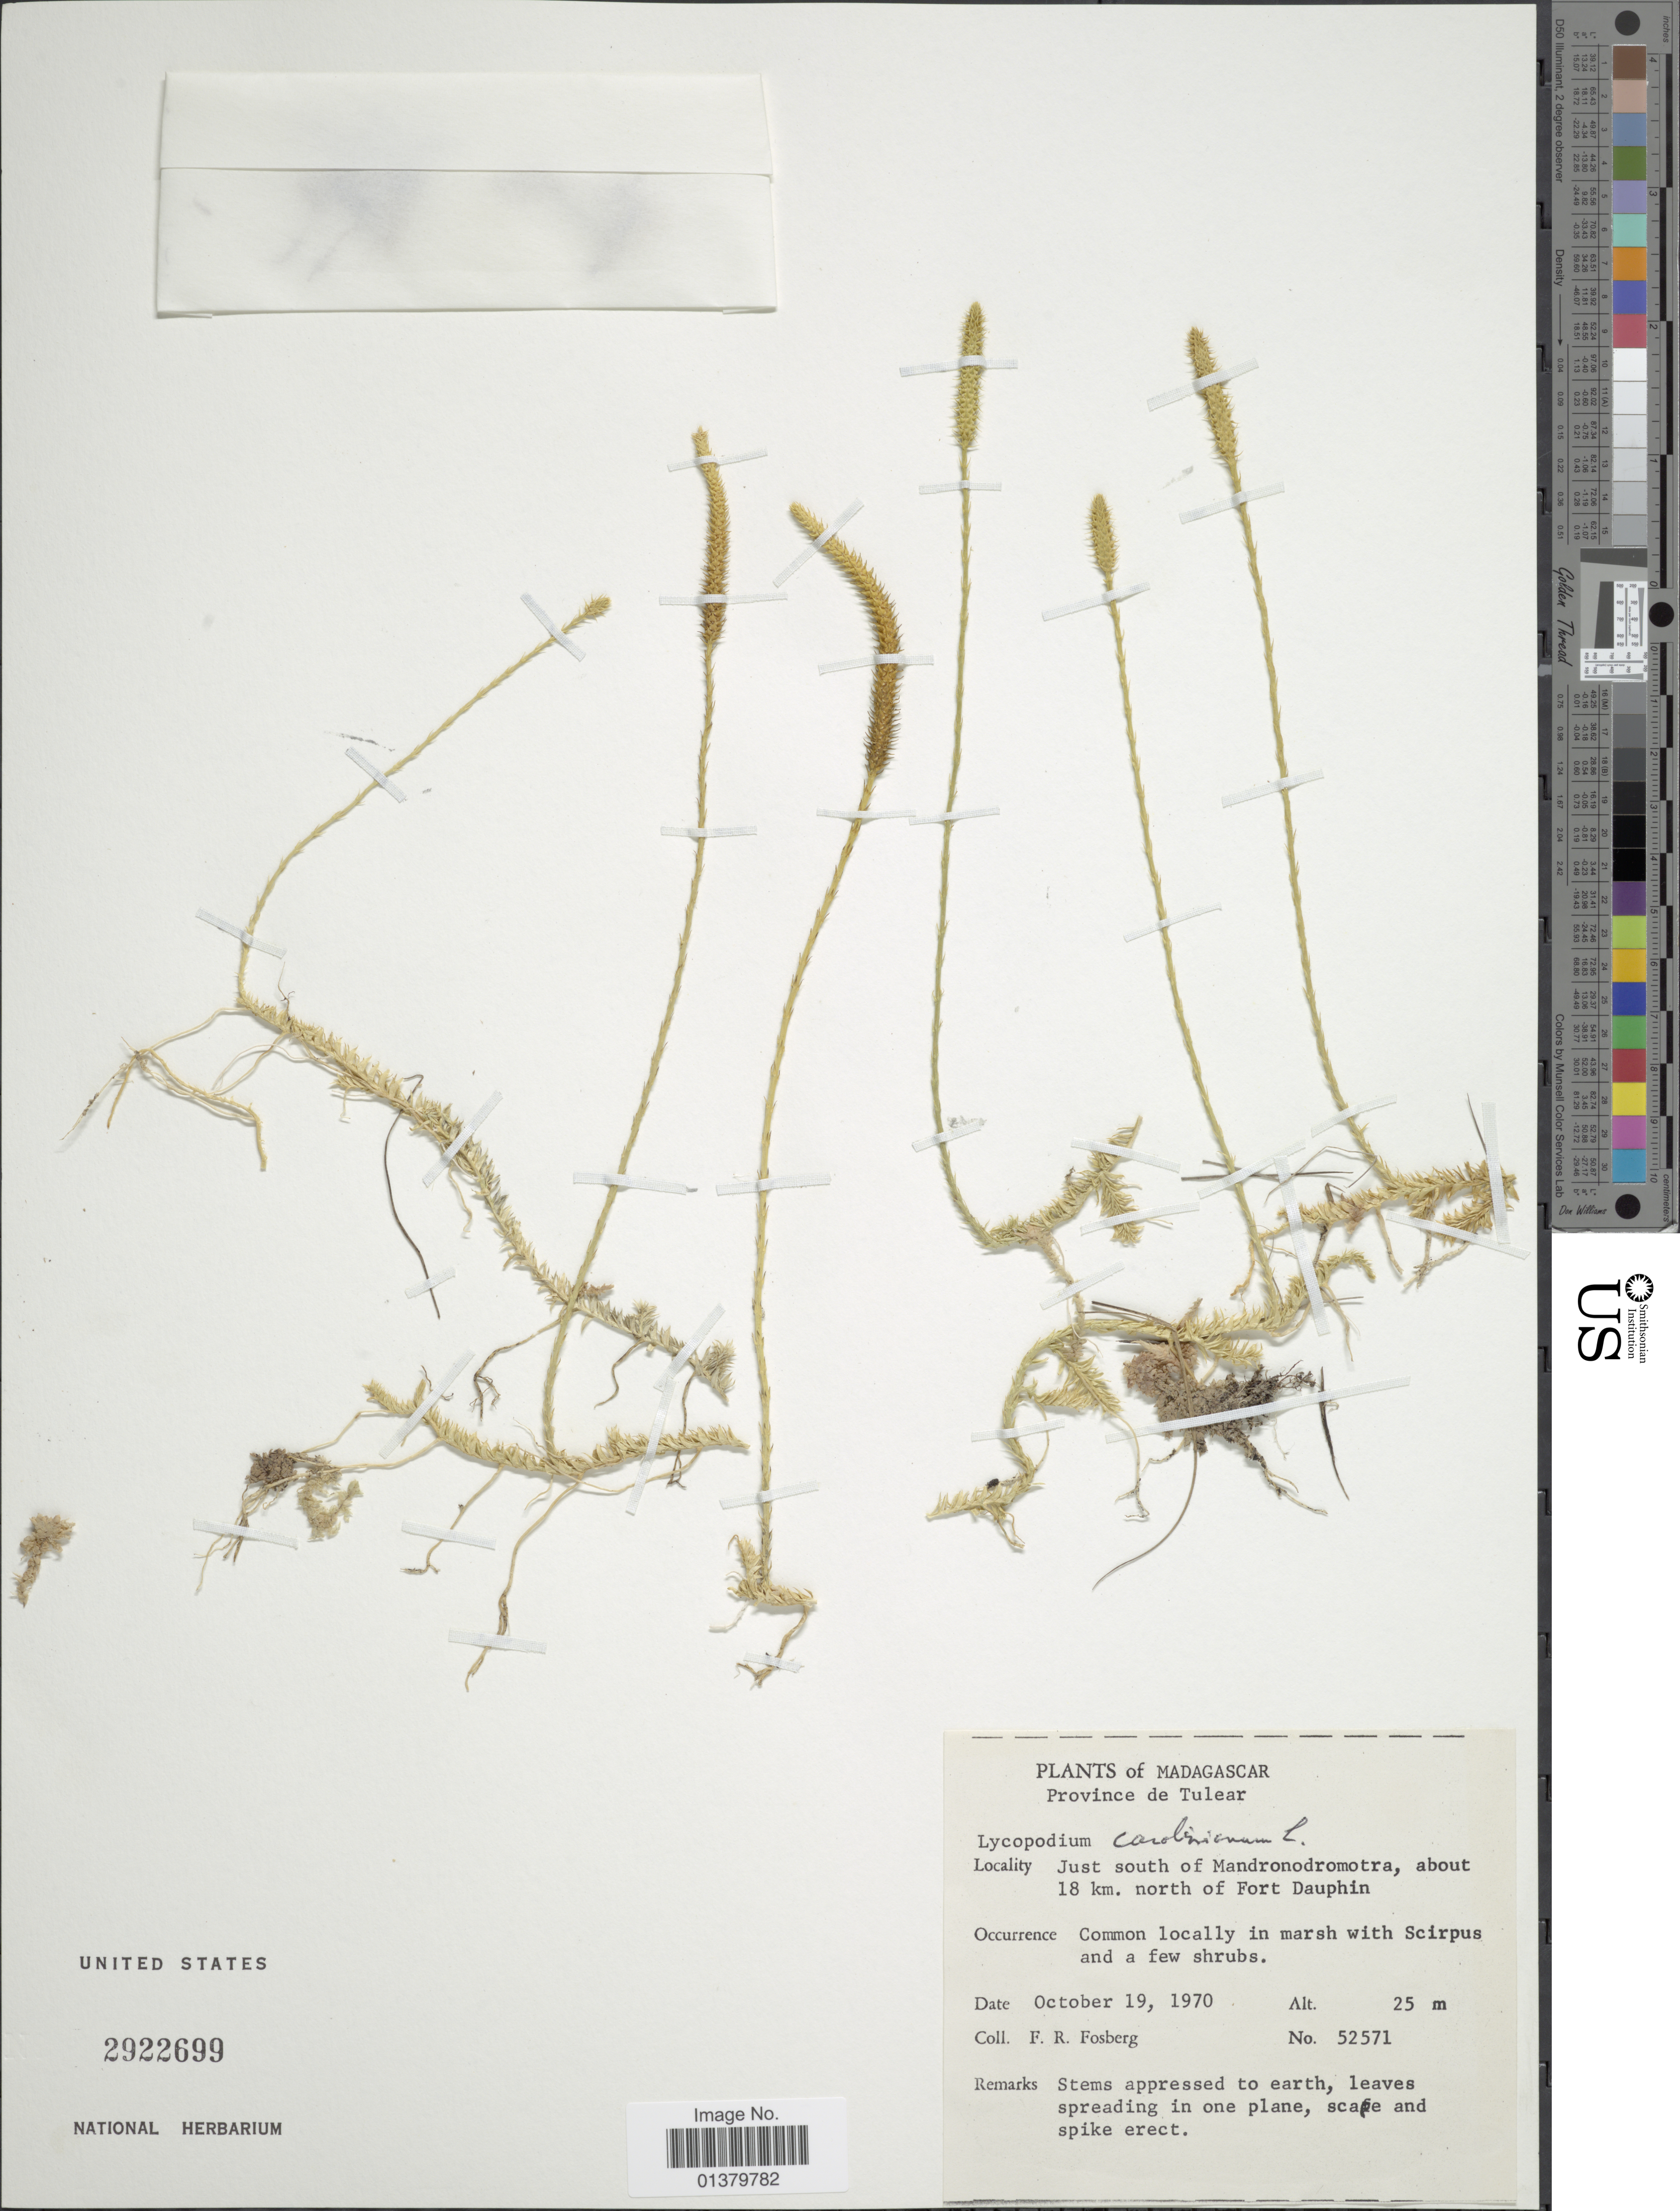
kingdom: Plantae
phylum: Tracheophyta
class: Lycopodiopsida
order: Lycopodiales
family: Lycopodiaceae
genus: Pseudolycopodiella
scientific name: Pseudolycopodiella caroliniana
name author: (L.) Holub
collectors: F. R. Fosberg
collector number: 52571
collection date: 1970-10-19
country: Madagascar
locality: Province de Tulear, Just south of Mandronodromotra, about 18 km, north of Fort Dauphin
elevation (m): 25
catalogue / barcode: US 2922699